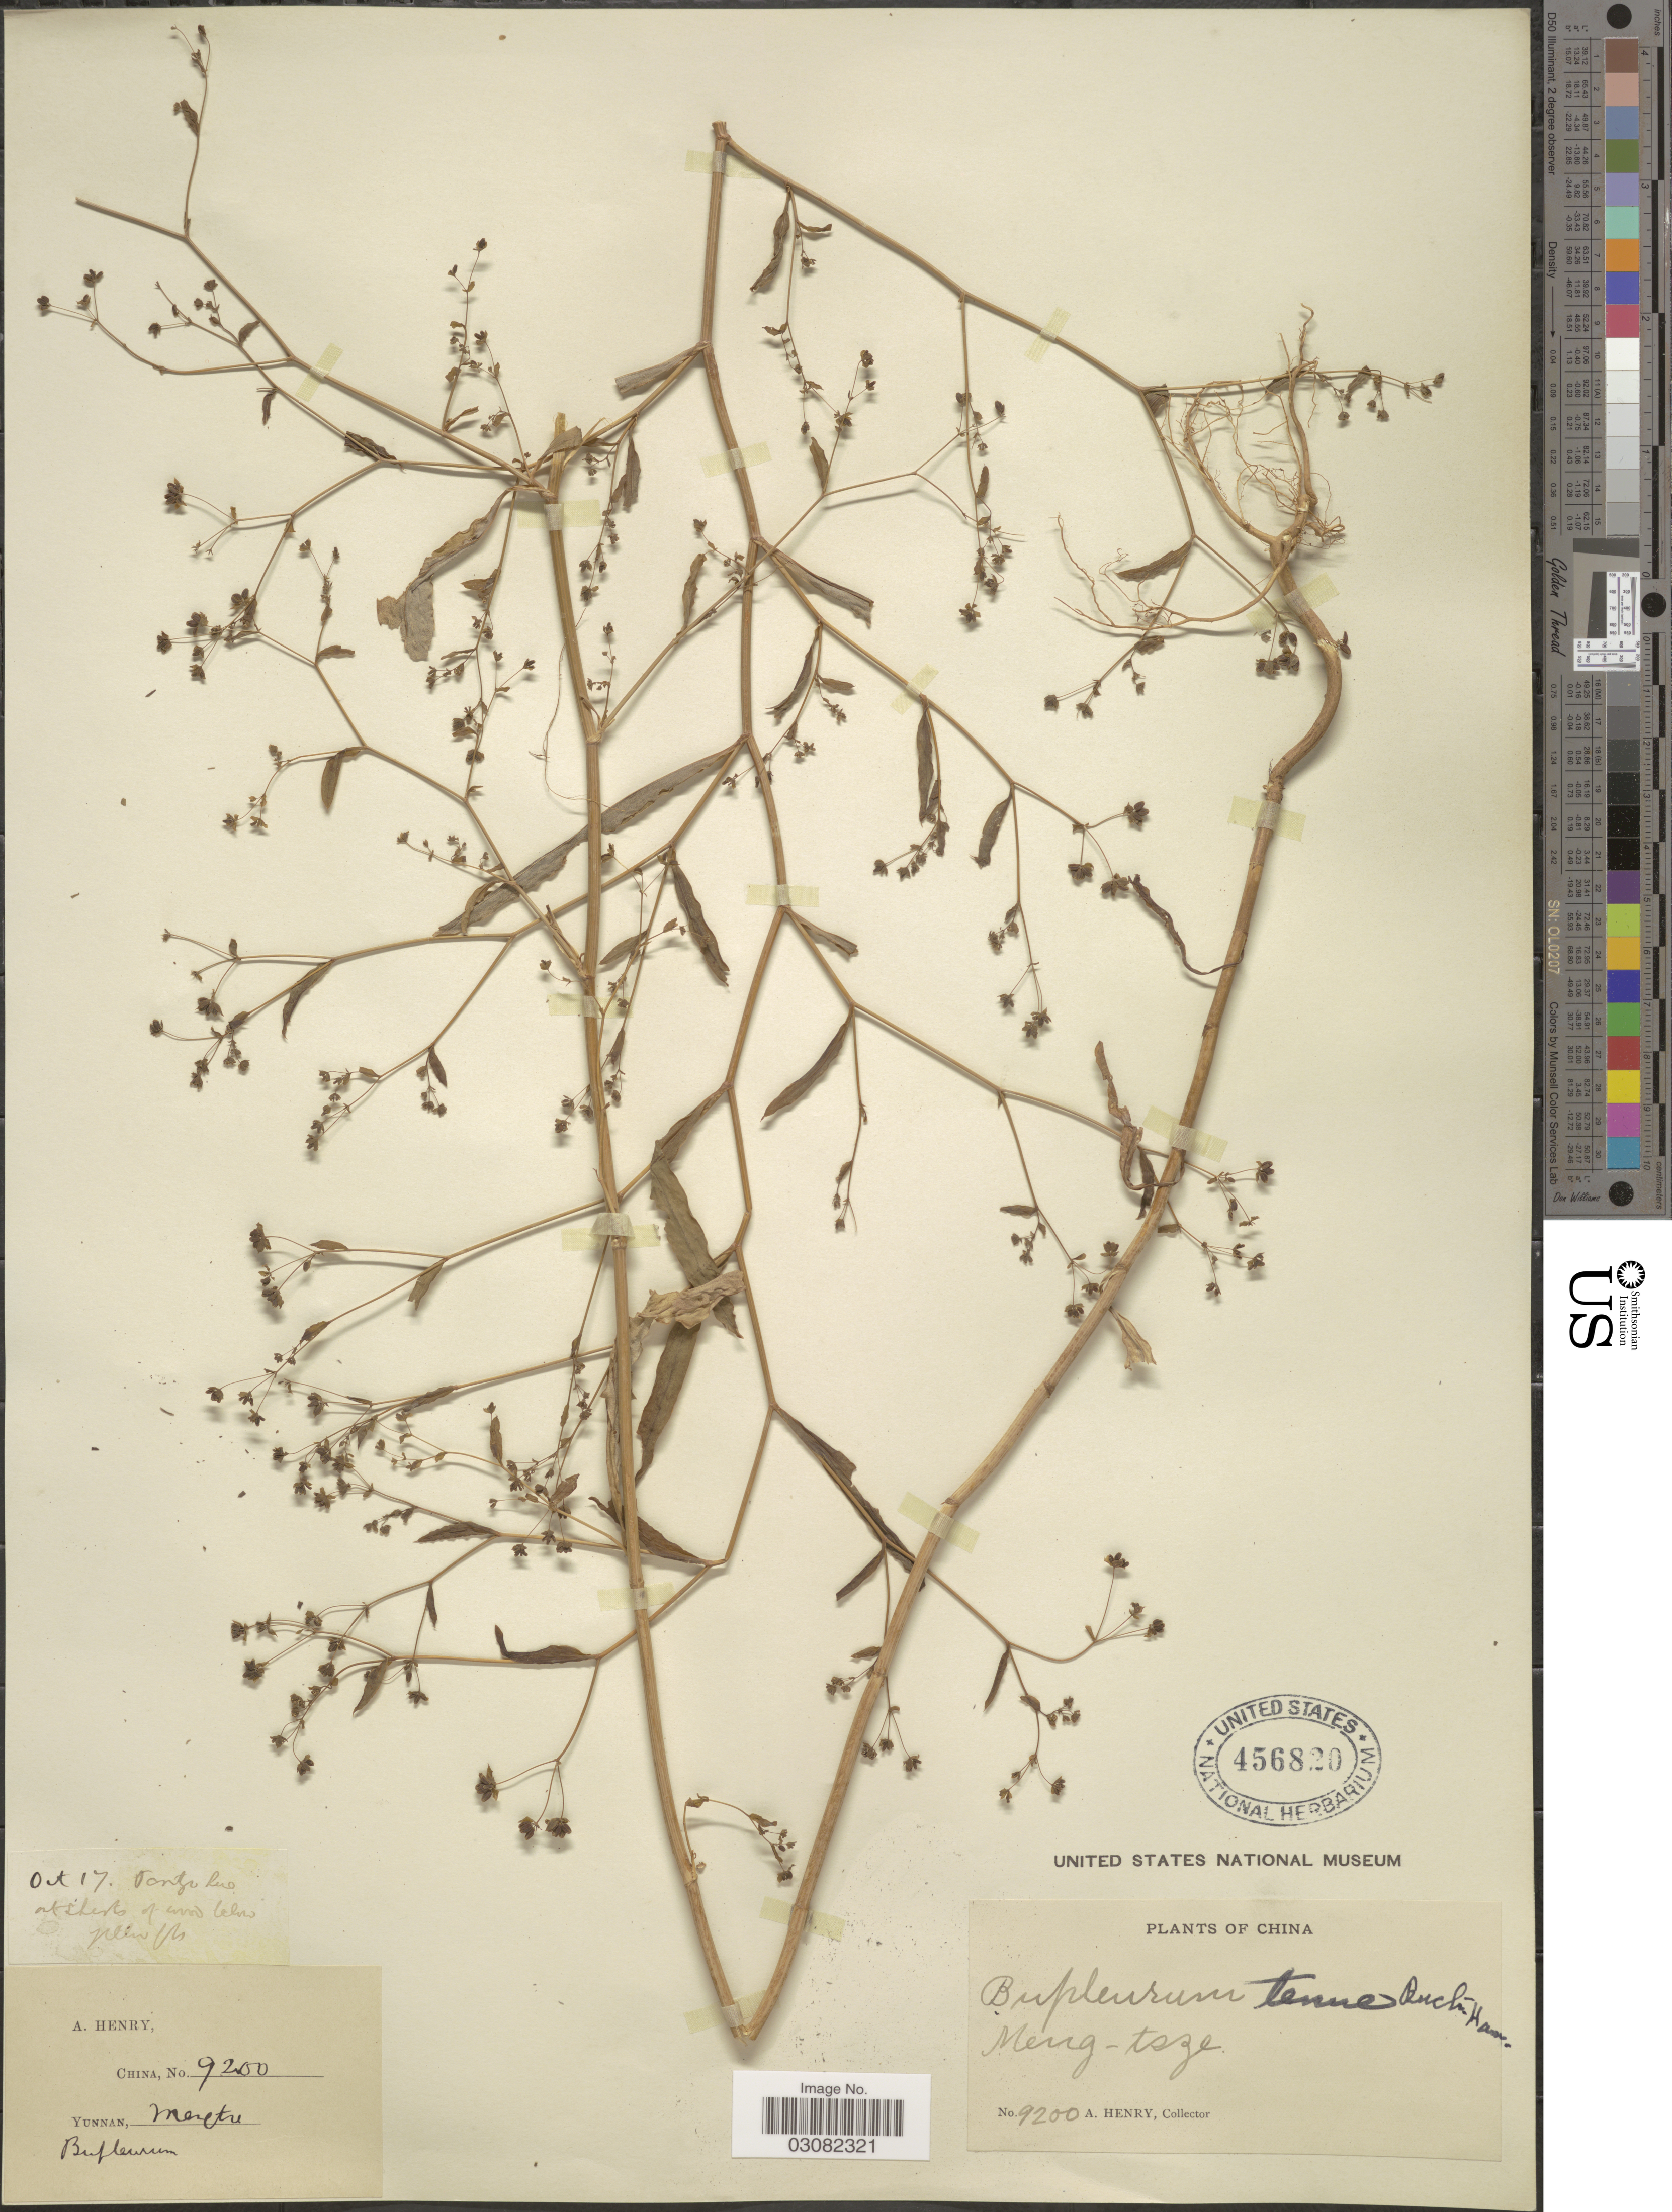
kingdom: Plantae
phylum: Tracheophyta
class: Magnoliopsida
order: Apiales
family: Apiaceae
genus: Bupleurum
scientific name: Bupleurum tenue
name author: Buch.-Ham. ex D. Don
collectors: A. Henry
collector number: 9200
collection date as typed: Transcribed d/m/y: /10/17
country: China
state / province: Yunnan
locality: Meng-tsze.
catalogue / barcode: US 456820